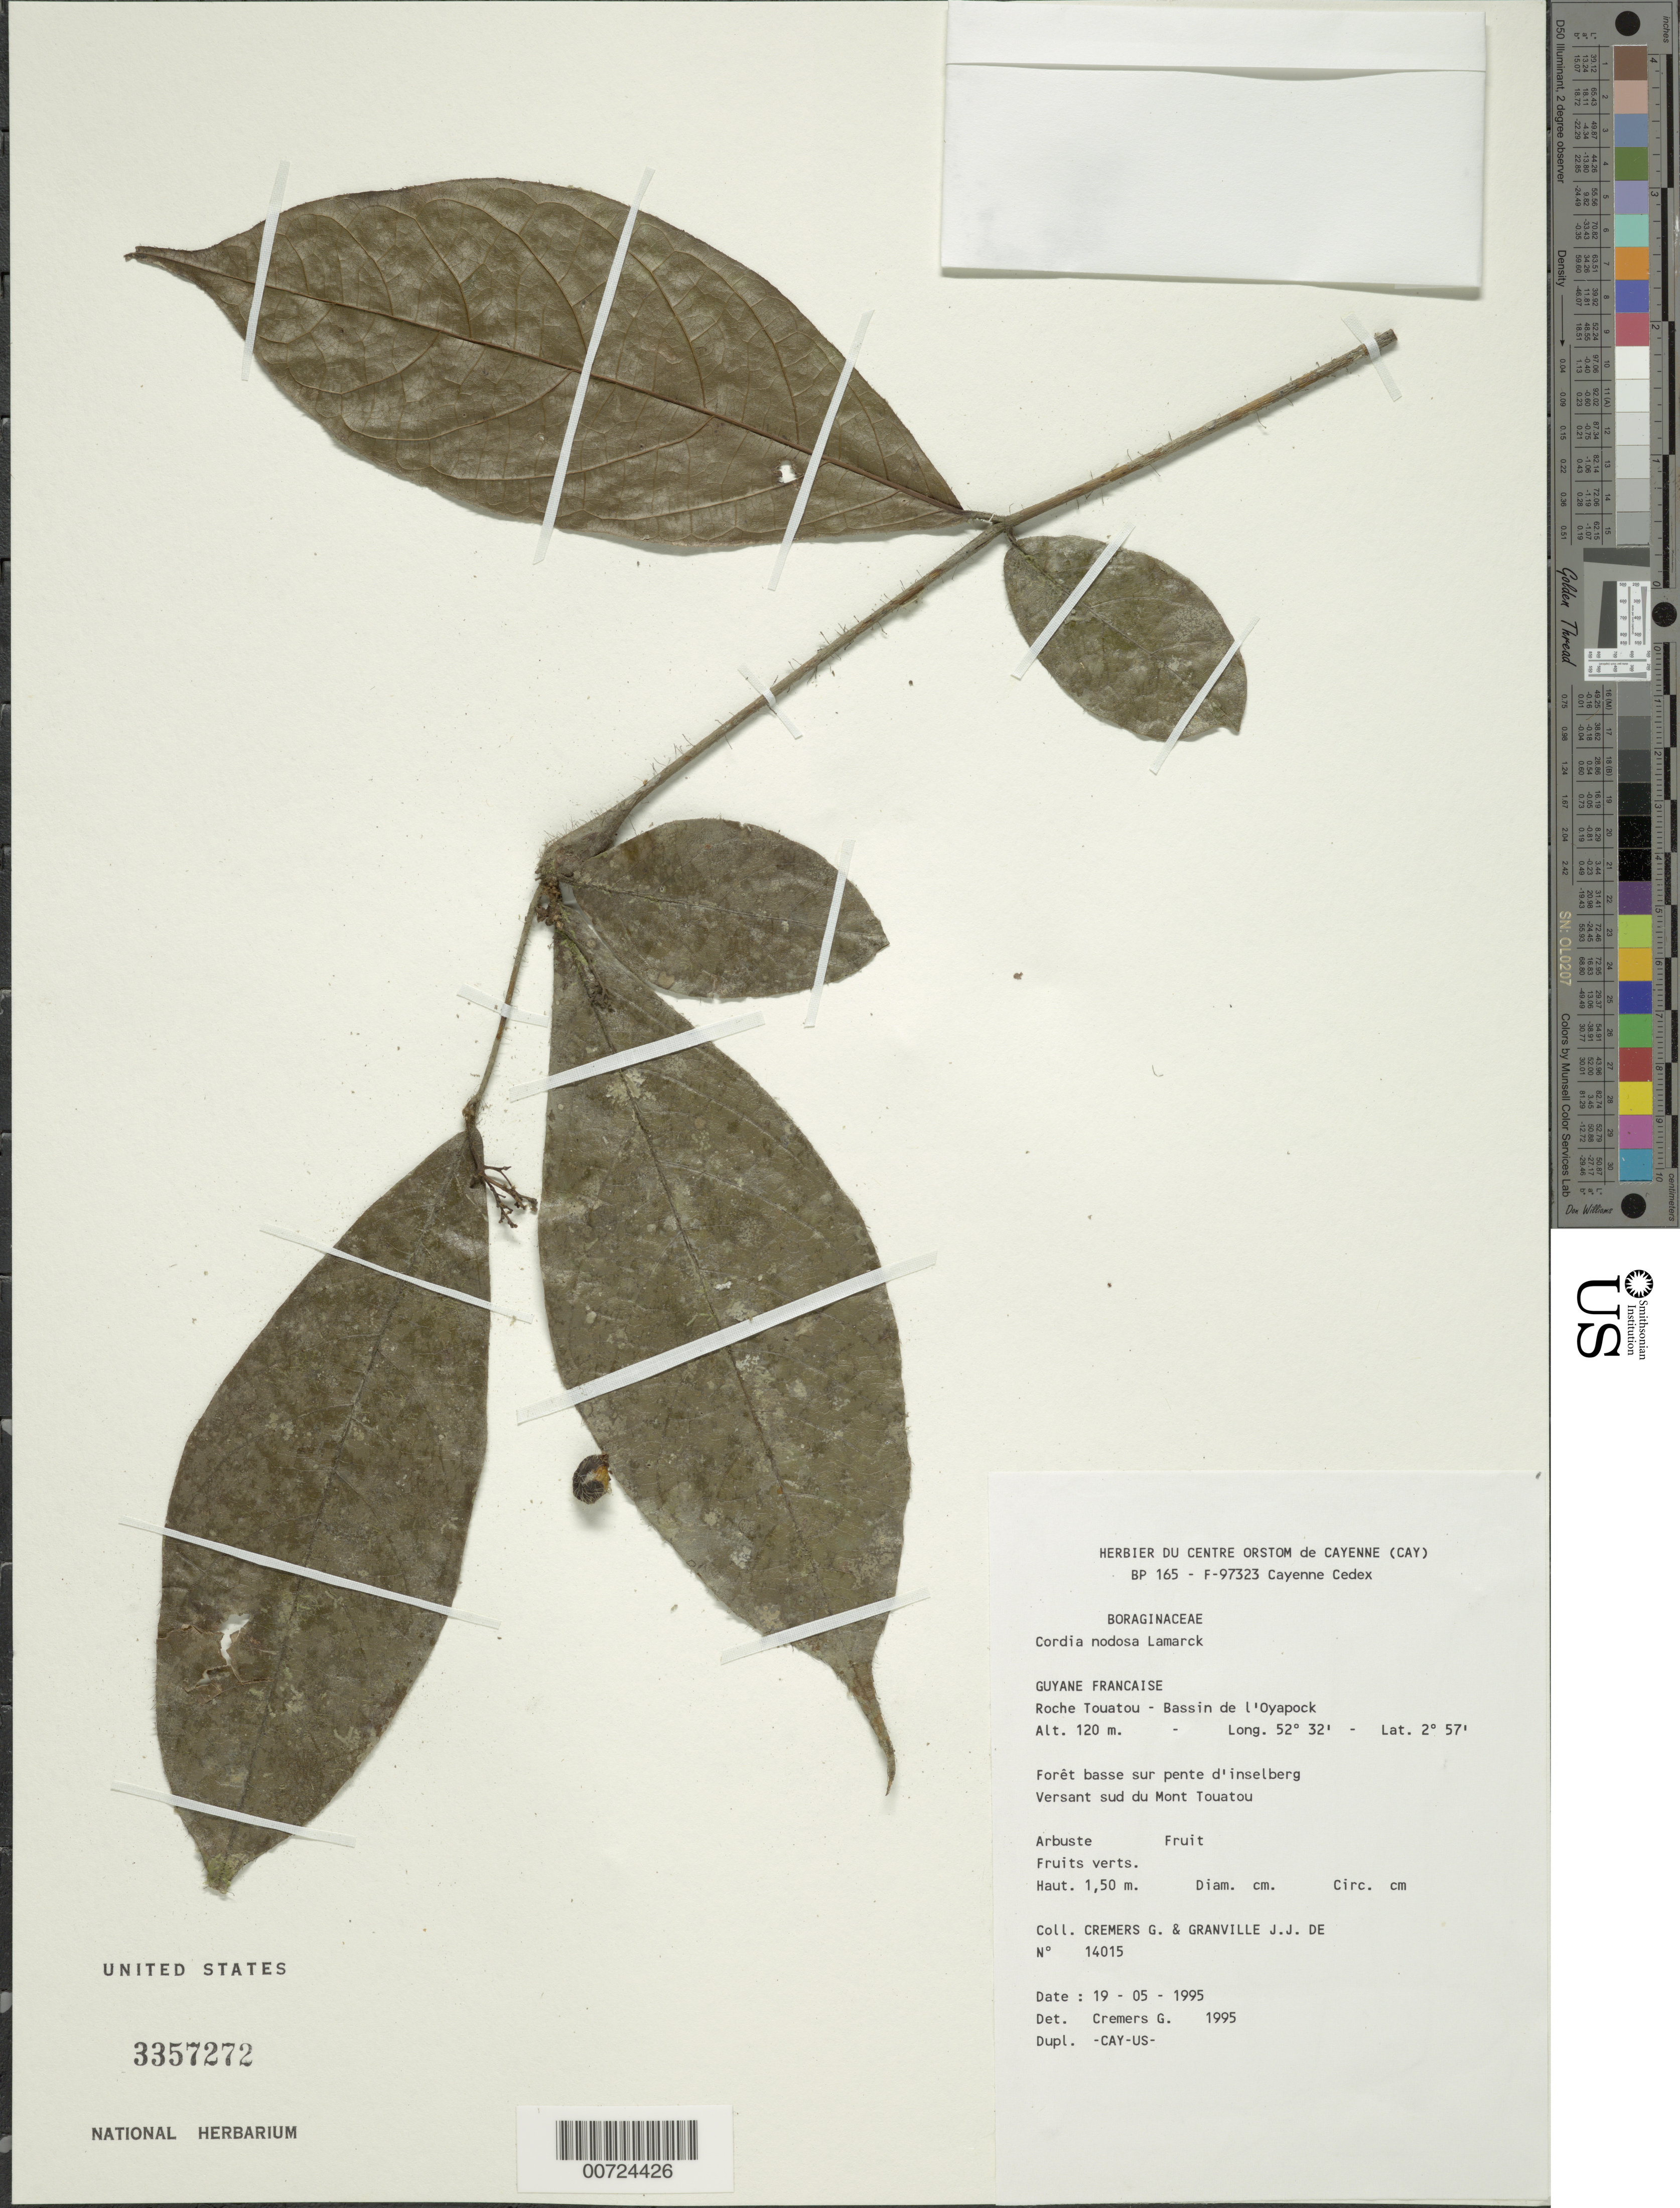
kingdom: Plantae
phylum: Tracheophyta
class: Magnoliopsida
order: Boraginales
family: Cordiaceae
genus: Cordia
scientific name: Cordia nodosa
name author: Lam.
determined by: Cremers, Georges A.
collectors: G. Cremers & J.-J. de Granville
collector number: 14015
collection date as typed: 19-May-95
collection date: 1995-05-19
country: French Guiana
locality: Roche Touatou, Bassin de l'Oyapock, versant sud du Mont Touatou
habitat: Low forest on slope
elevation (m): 120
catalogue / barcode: US 3357272